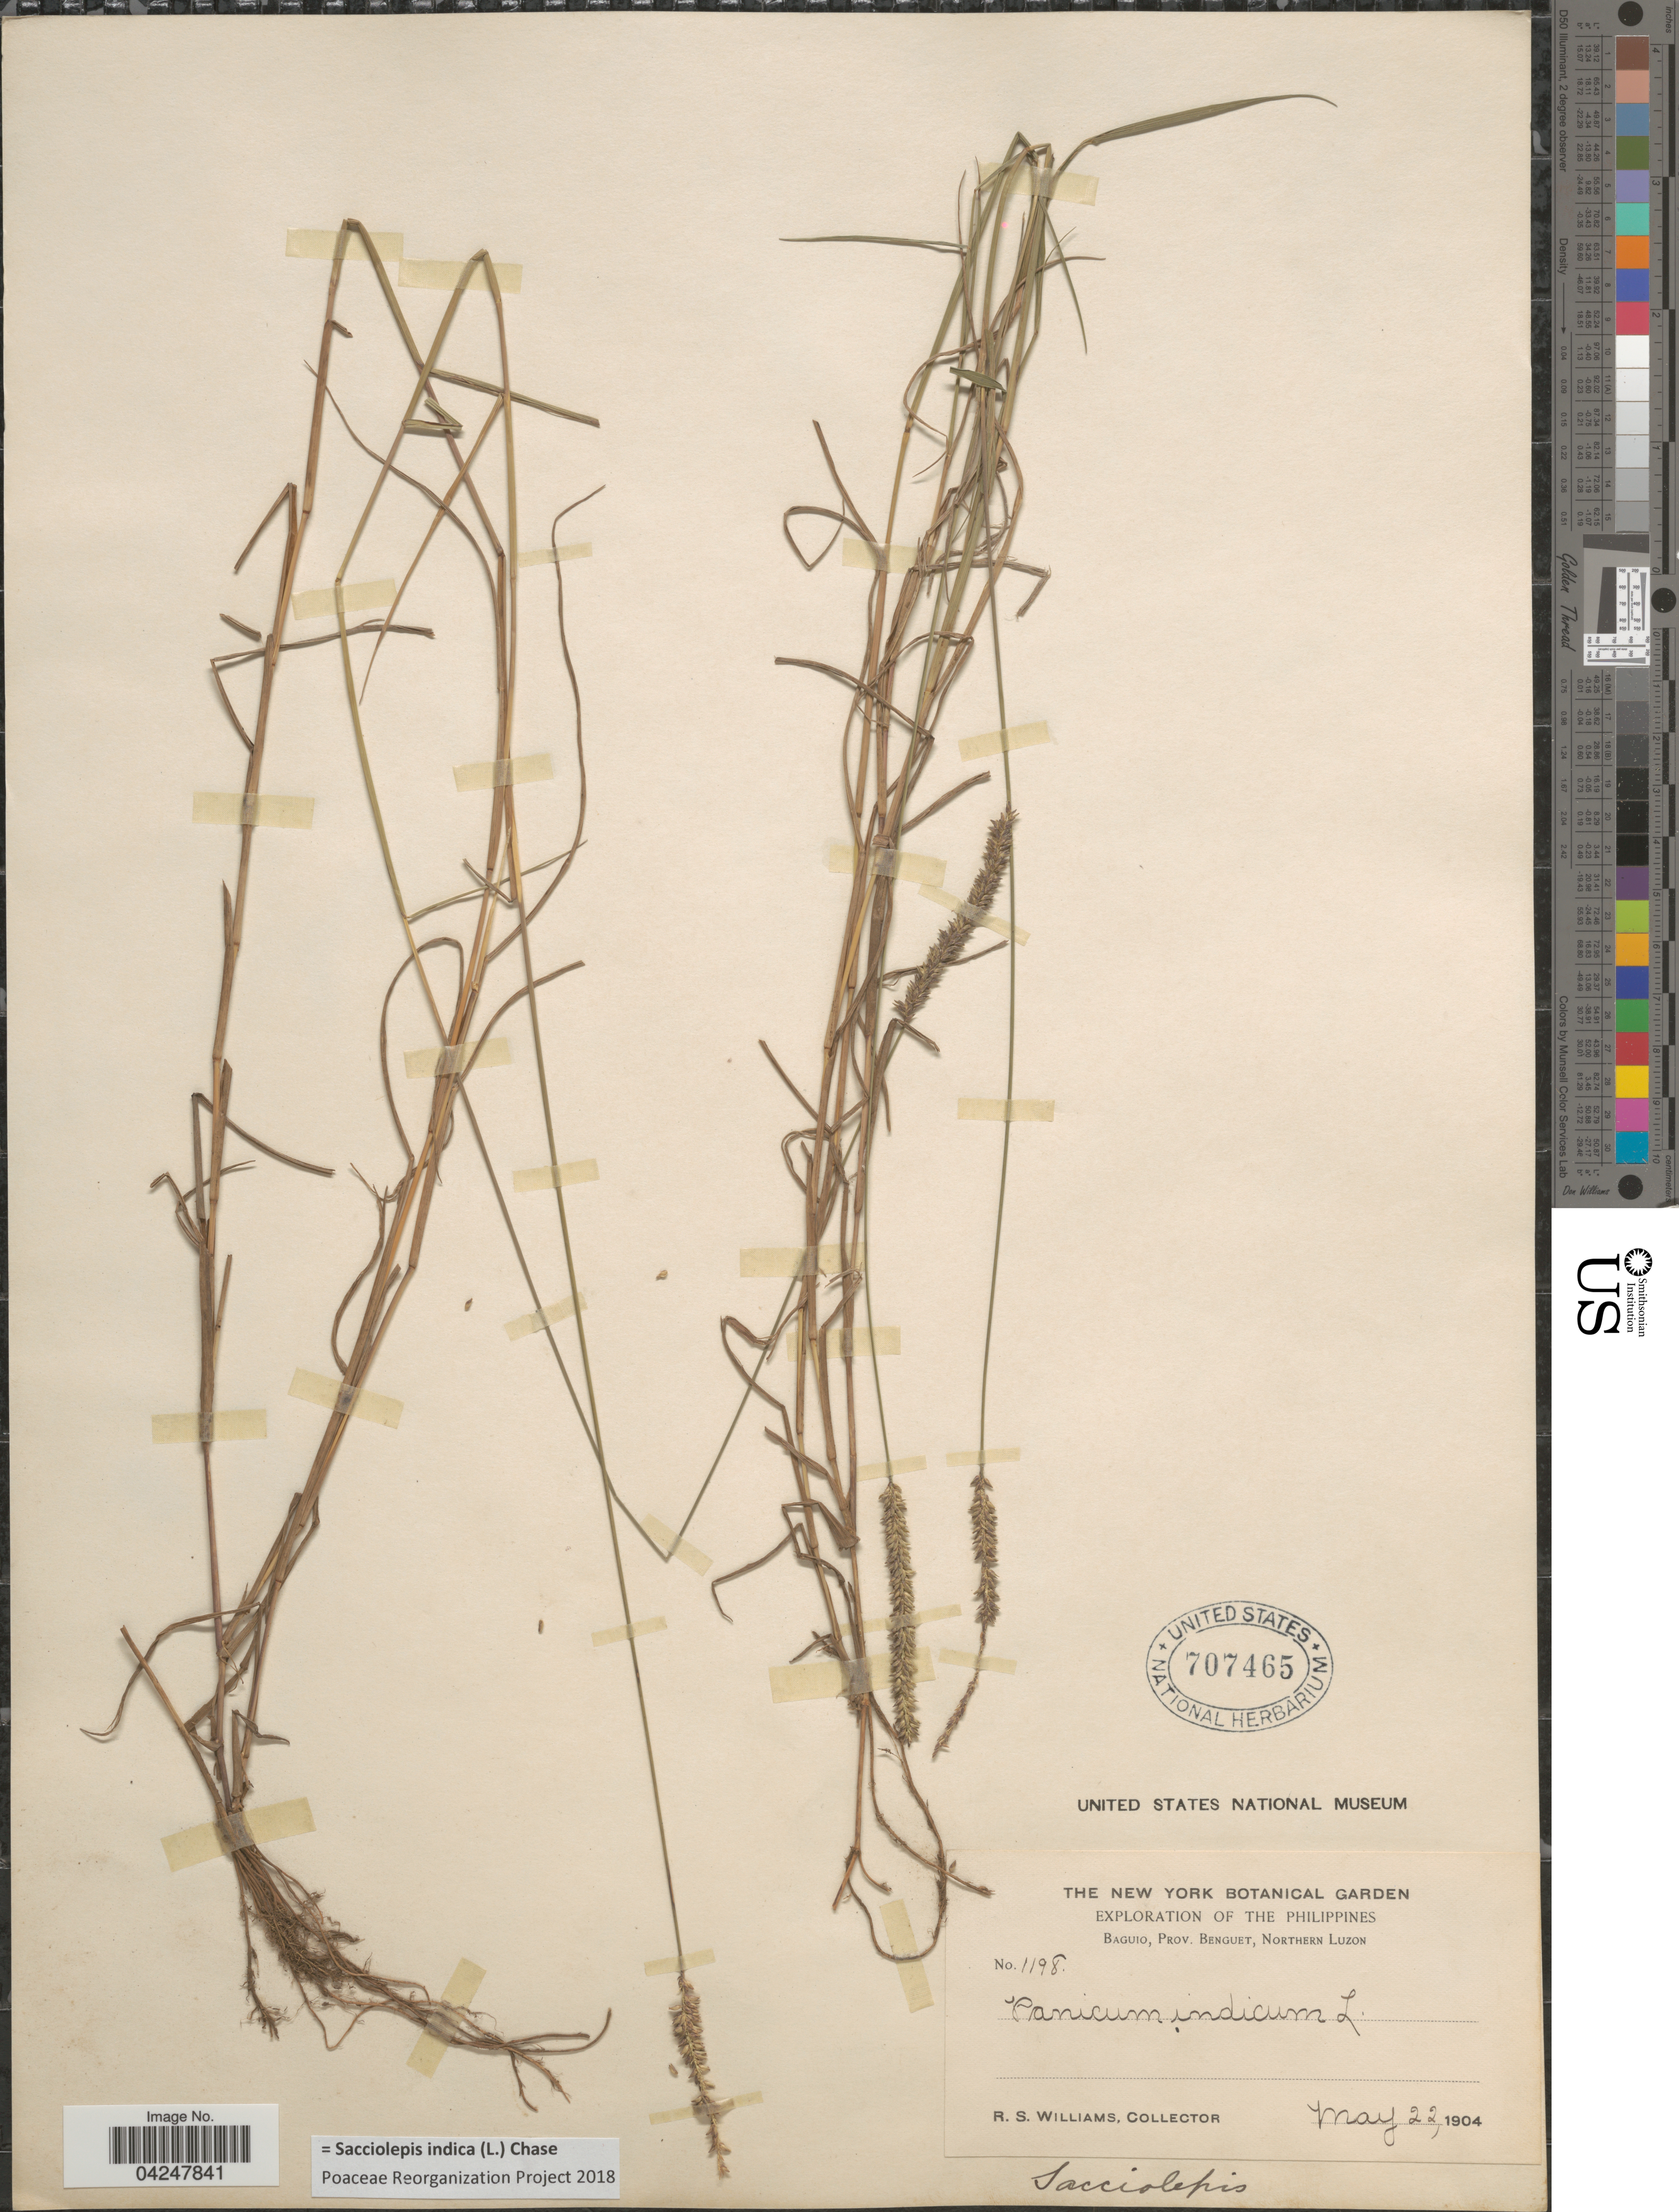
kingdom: Plantae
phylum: Tracheophyta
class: Liliopsida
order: Poales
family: Poaceae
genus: Sacciolepis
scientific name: Sacciolepis indica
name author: (L.) Chase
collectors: R. S. Williams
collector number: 1198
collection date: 1904-05-22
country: Philippines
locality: Exploration Of The Philippines. Baguio, Prov. Benguet, Northern Luzon.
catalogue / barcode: US 707465